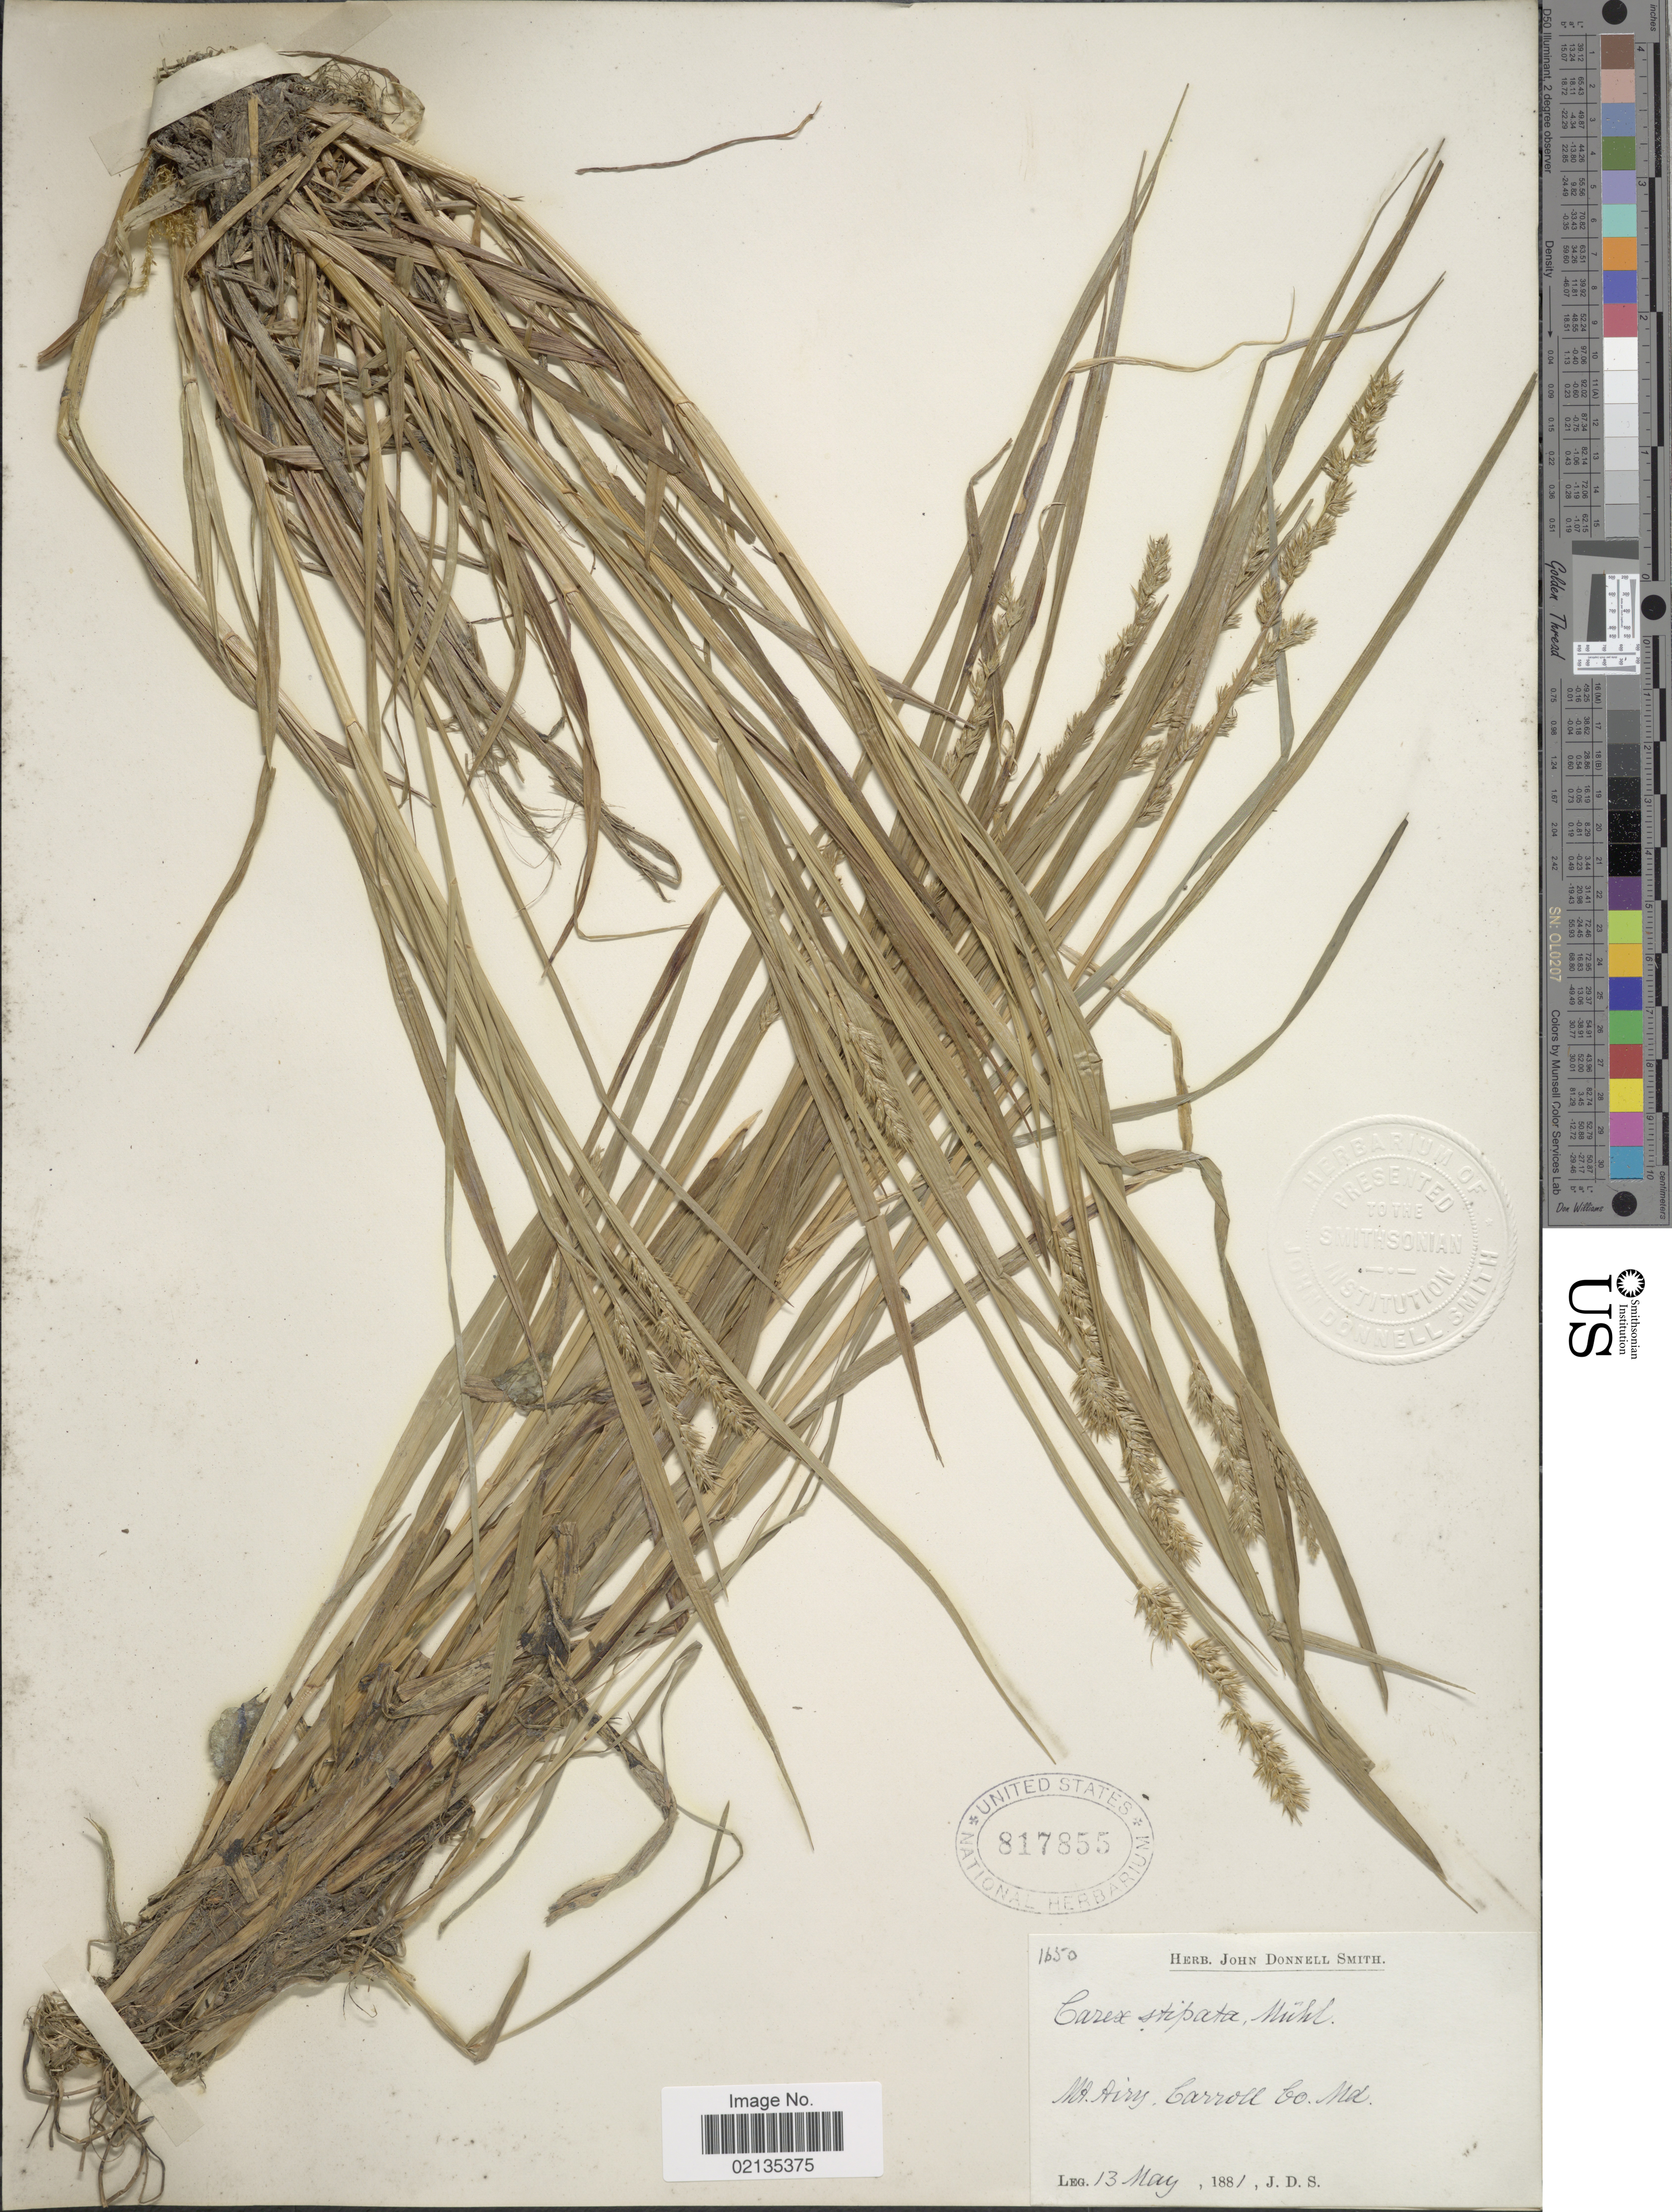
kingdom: Plantae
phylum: Tracheophyta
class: Liliopsida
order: Poales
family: Cyperaceae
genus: Carex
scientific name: Carex stipata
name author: Muhl. ex Willd.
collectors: J. Donnell Smith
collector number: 1650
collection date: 1881-05-13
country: United States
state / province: Maryland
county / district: Carroll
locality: Mt. Airy, Carroll Co.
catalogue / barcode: US 817855